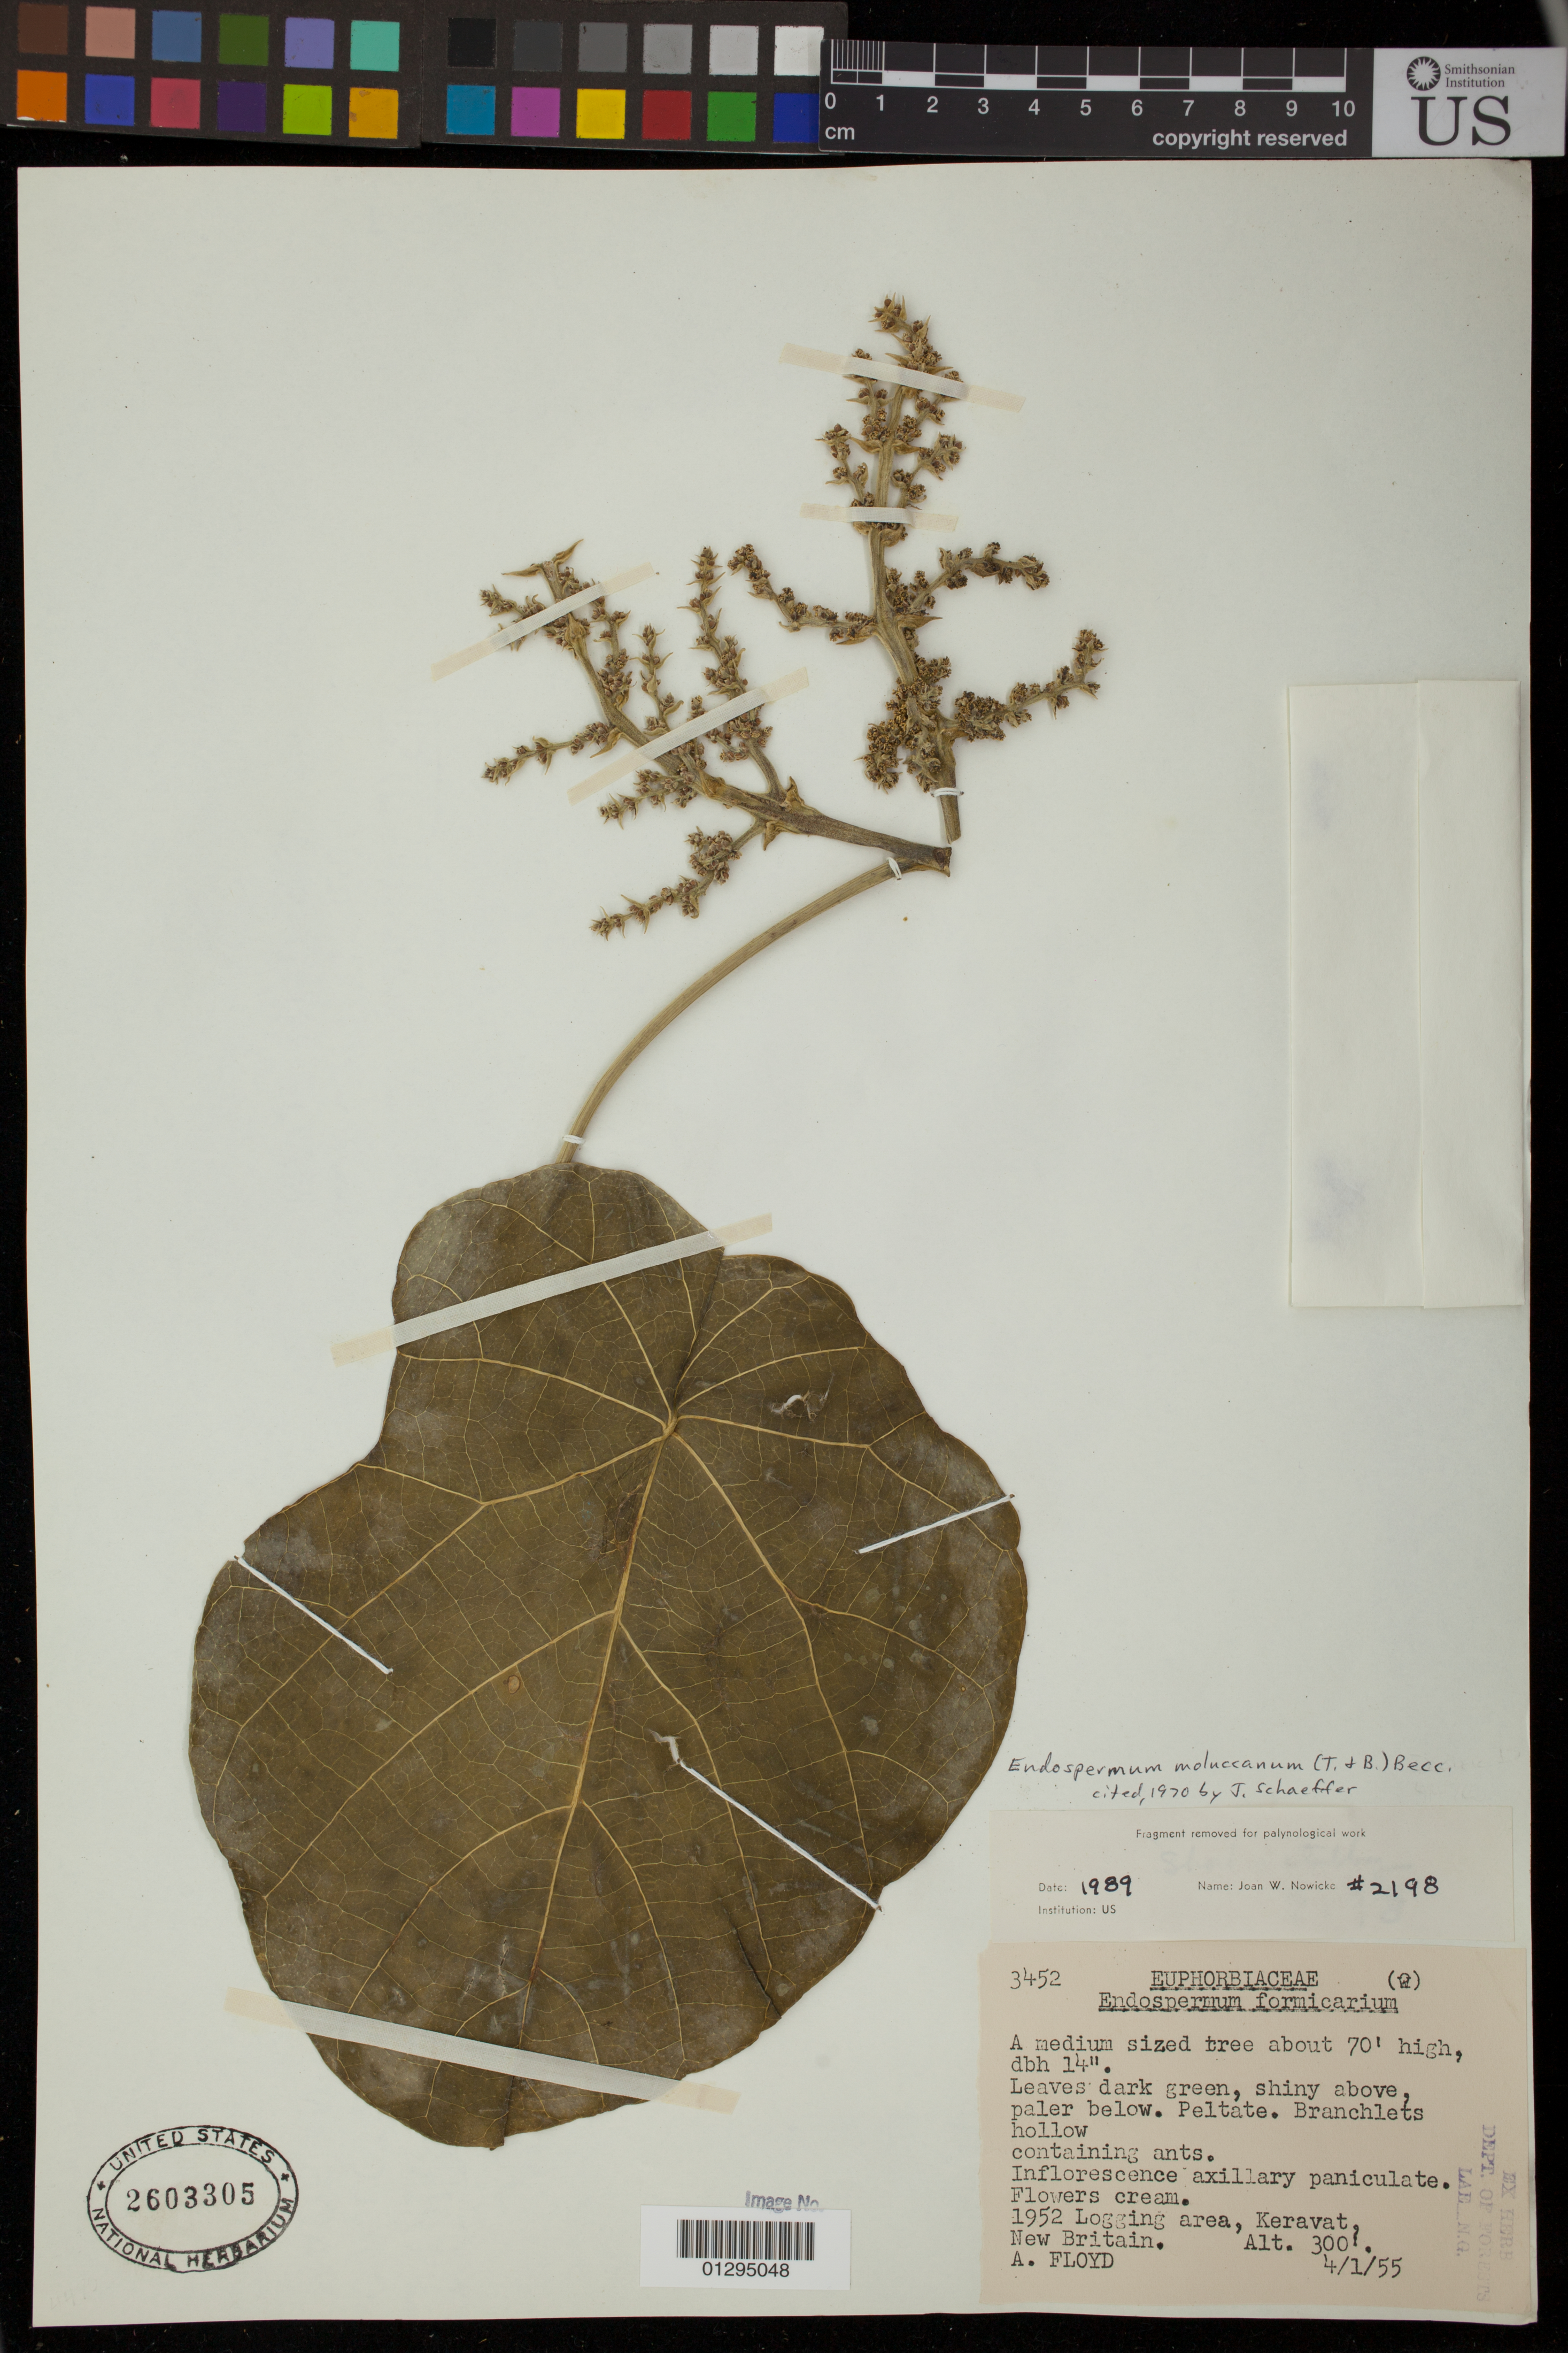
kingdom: Plantae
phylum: Tracheophyta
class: Magnoliopsida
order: Malpighiales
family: Euphorbiaceae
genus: Endospermum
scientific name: Endospermum moluccanum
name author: (Teijsm. & Binn.) Kurz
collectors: A. Floyd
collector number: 3452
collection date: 1955-04-01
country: Papua New Guinea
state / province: East New Britain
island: New Britain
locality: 1952 Logging area, Keravat, New Britain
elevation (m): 300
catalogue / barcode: US 2603305